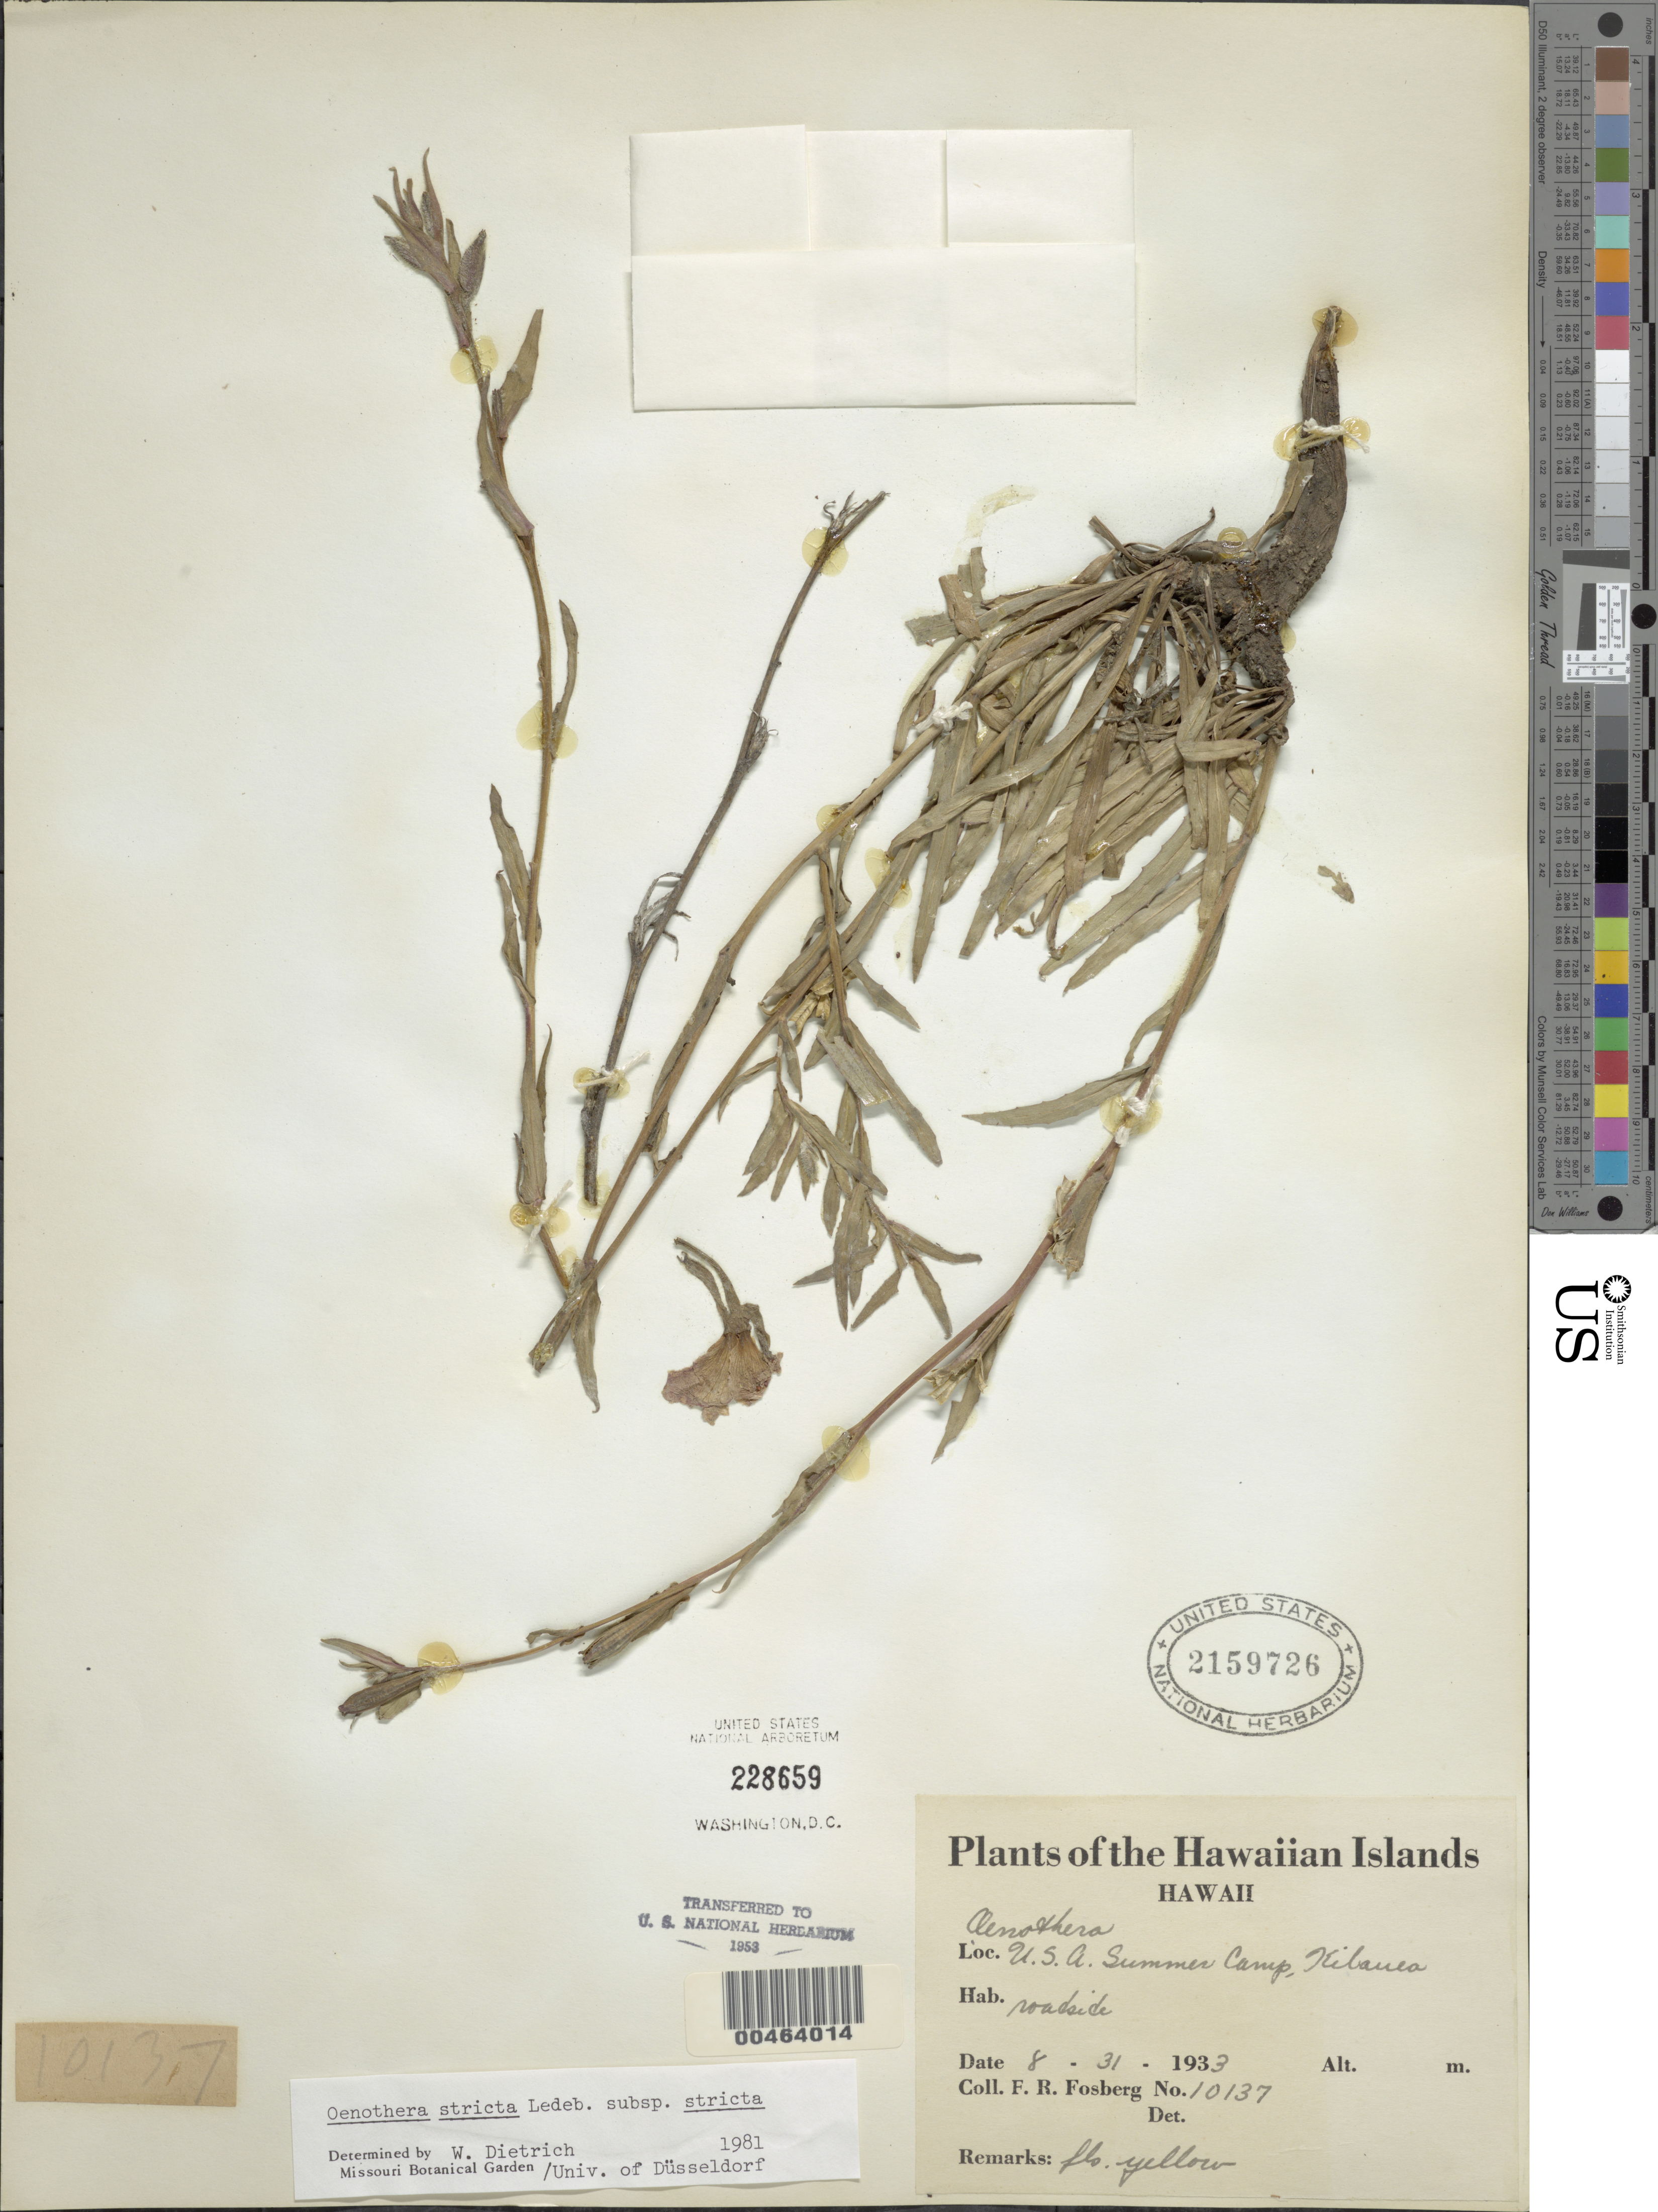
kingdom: Plantae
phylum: Tracheophyta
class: Magnoliopsida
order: Myrtales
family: Onagraceae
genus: Oenothera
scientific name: Oenothera stricta subsp. stricta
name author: Ledeb. ex Link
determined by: Dietrich, W.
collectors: F. R. Fosberg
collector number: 10137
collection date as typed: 31 Aug 1933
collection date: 1933-08-31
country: United States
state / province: Hawaii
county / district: Hawaii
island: Hawaii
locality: U.S.A. Summer Camp, Kilauea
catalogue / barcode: US 2159726